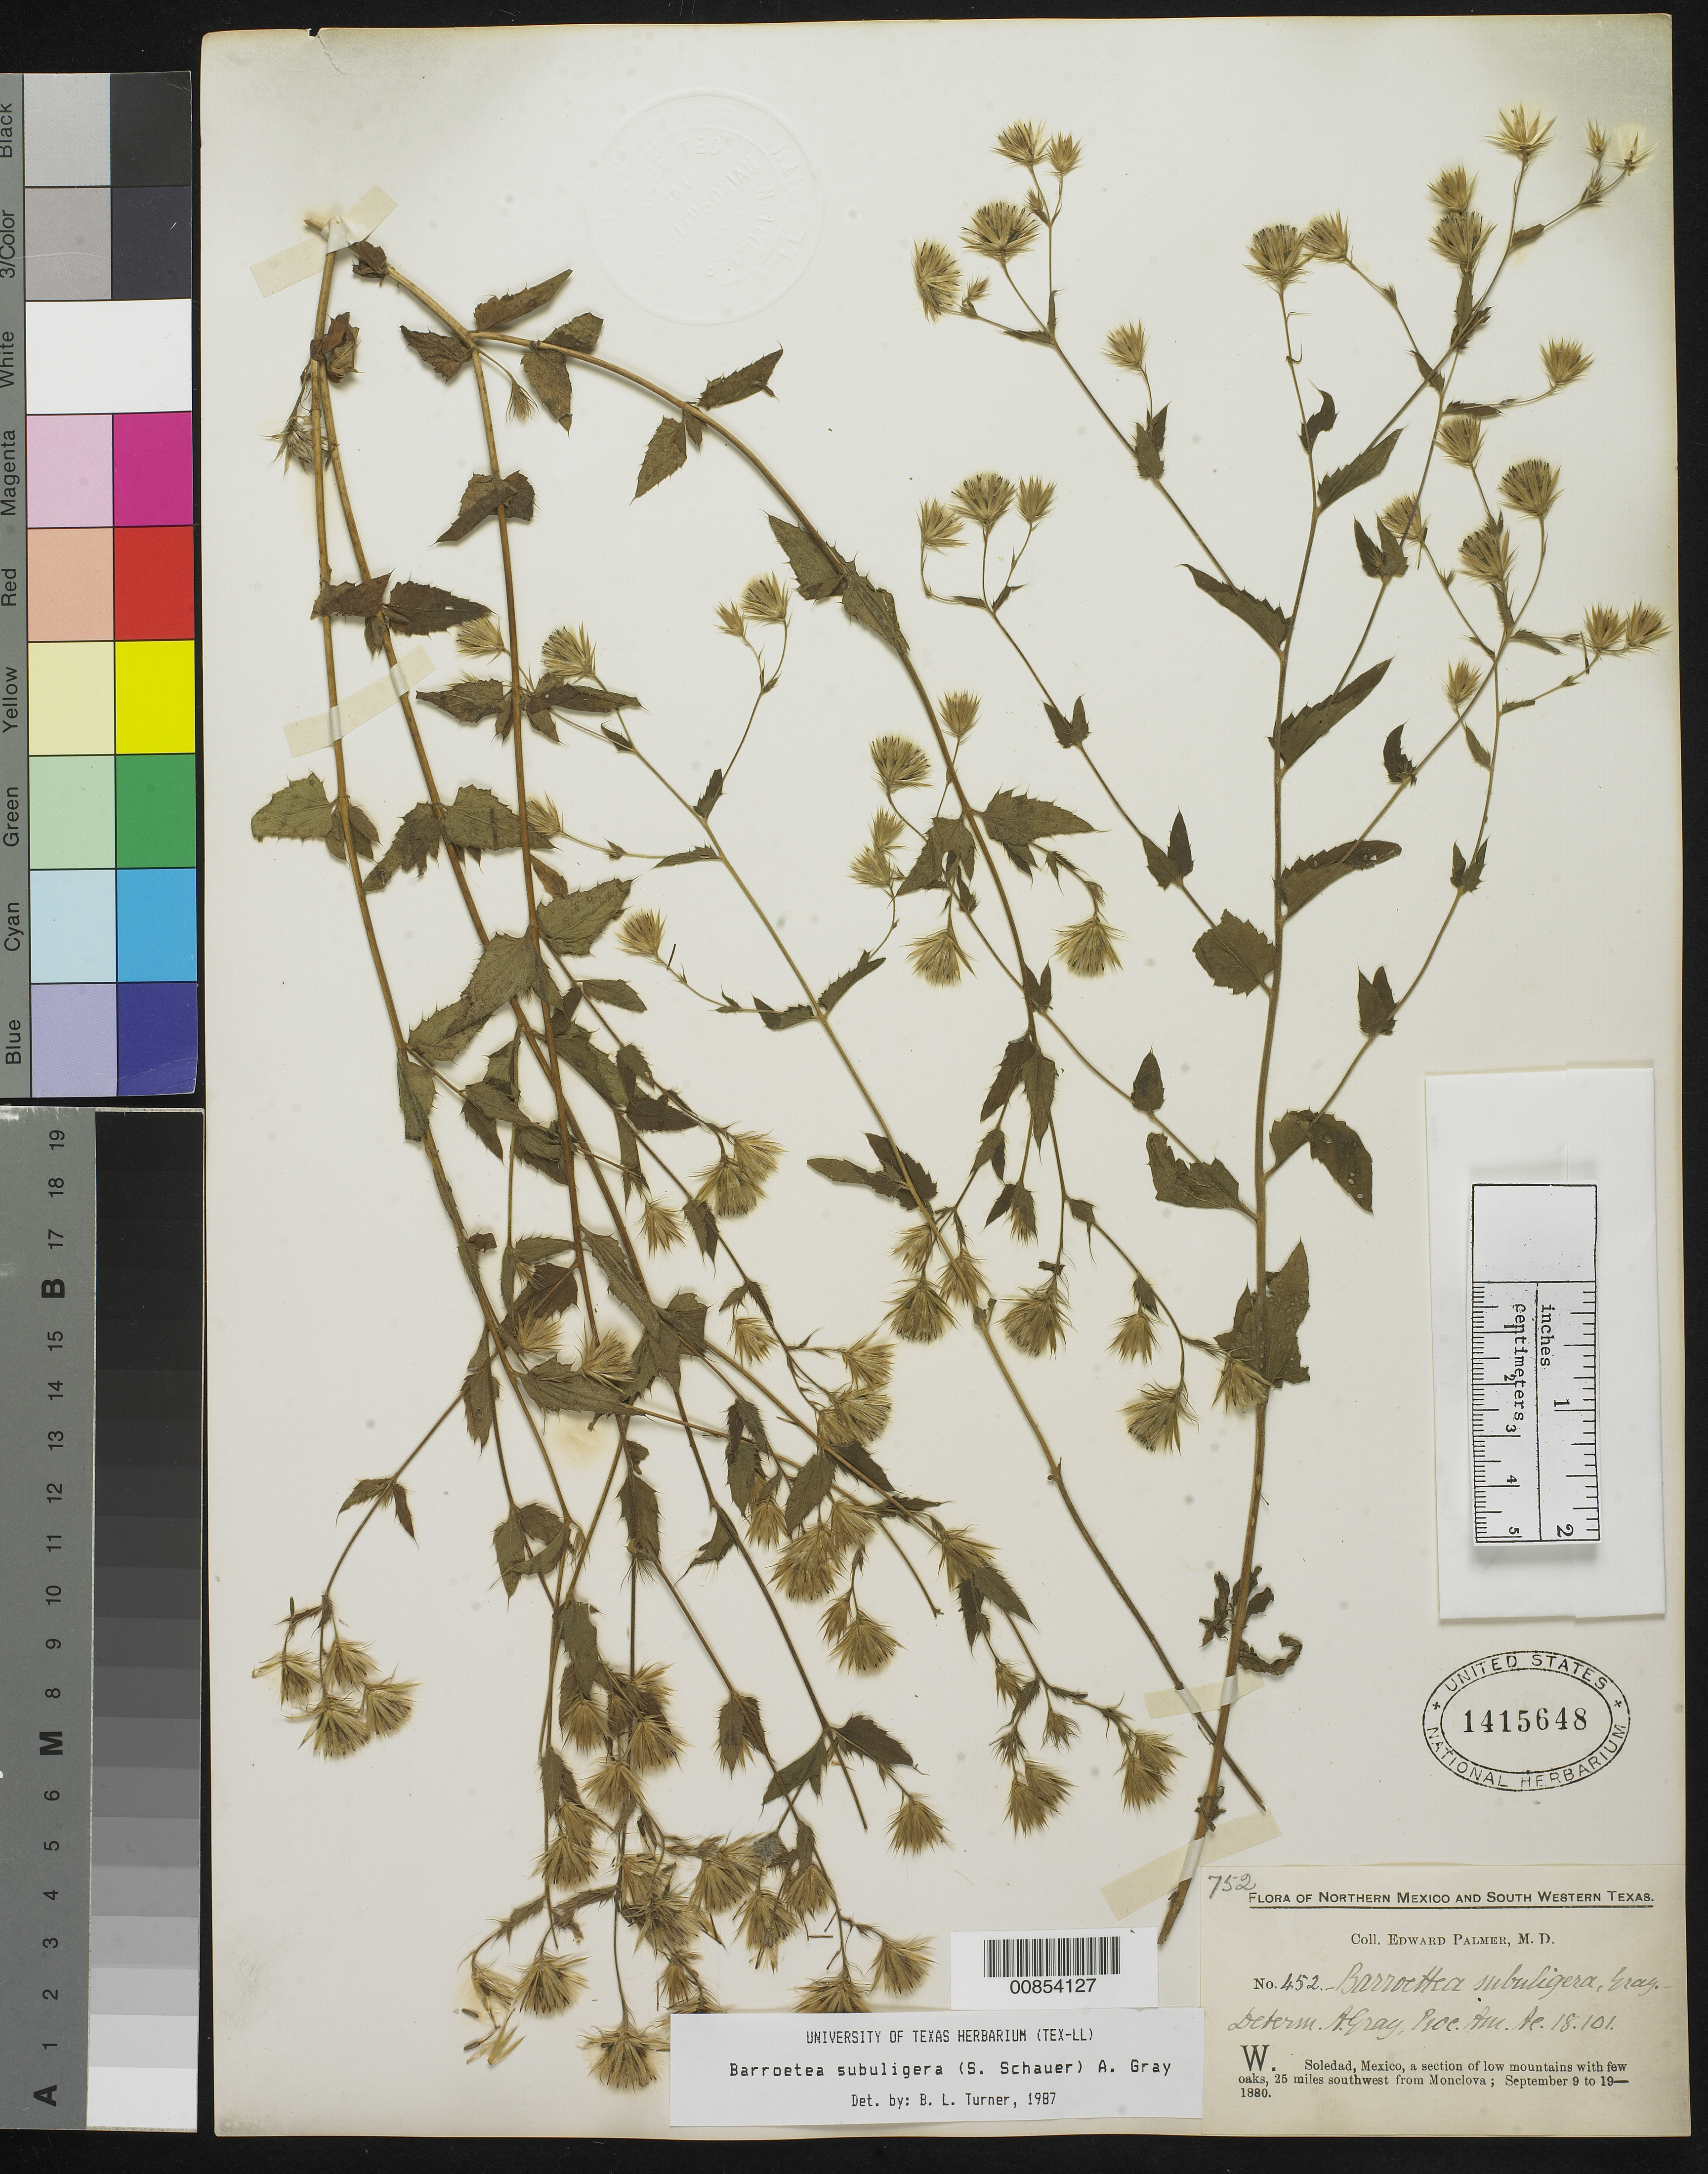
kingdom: Plantae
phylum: Tracheophyta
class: Magnoliopsida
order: Asterales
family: Asteraceae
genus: Barroetea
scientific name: Barroetea subuligera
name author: (S. Schauer) A. Gray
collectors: E. Palmer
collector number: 452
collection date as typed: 09 Sep 1880 to 19 Sep 1880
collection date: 1880-09-09/1880-09-19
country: Mexico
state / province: Coahuila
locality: W. Soledad, 25 miles southwest from Monclova, Coahuila.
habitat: A section of low mountains with few oaks.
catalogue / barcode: US 1415648